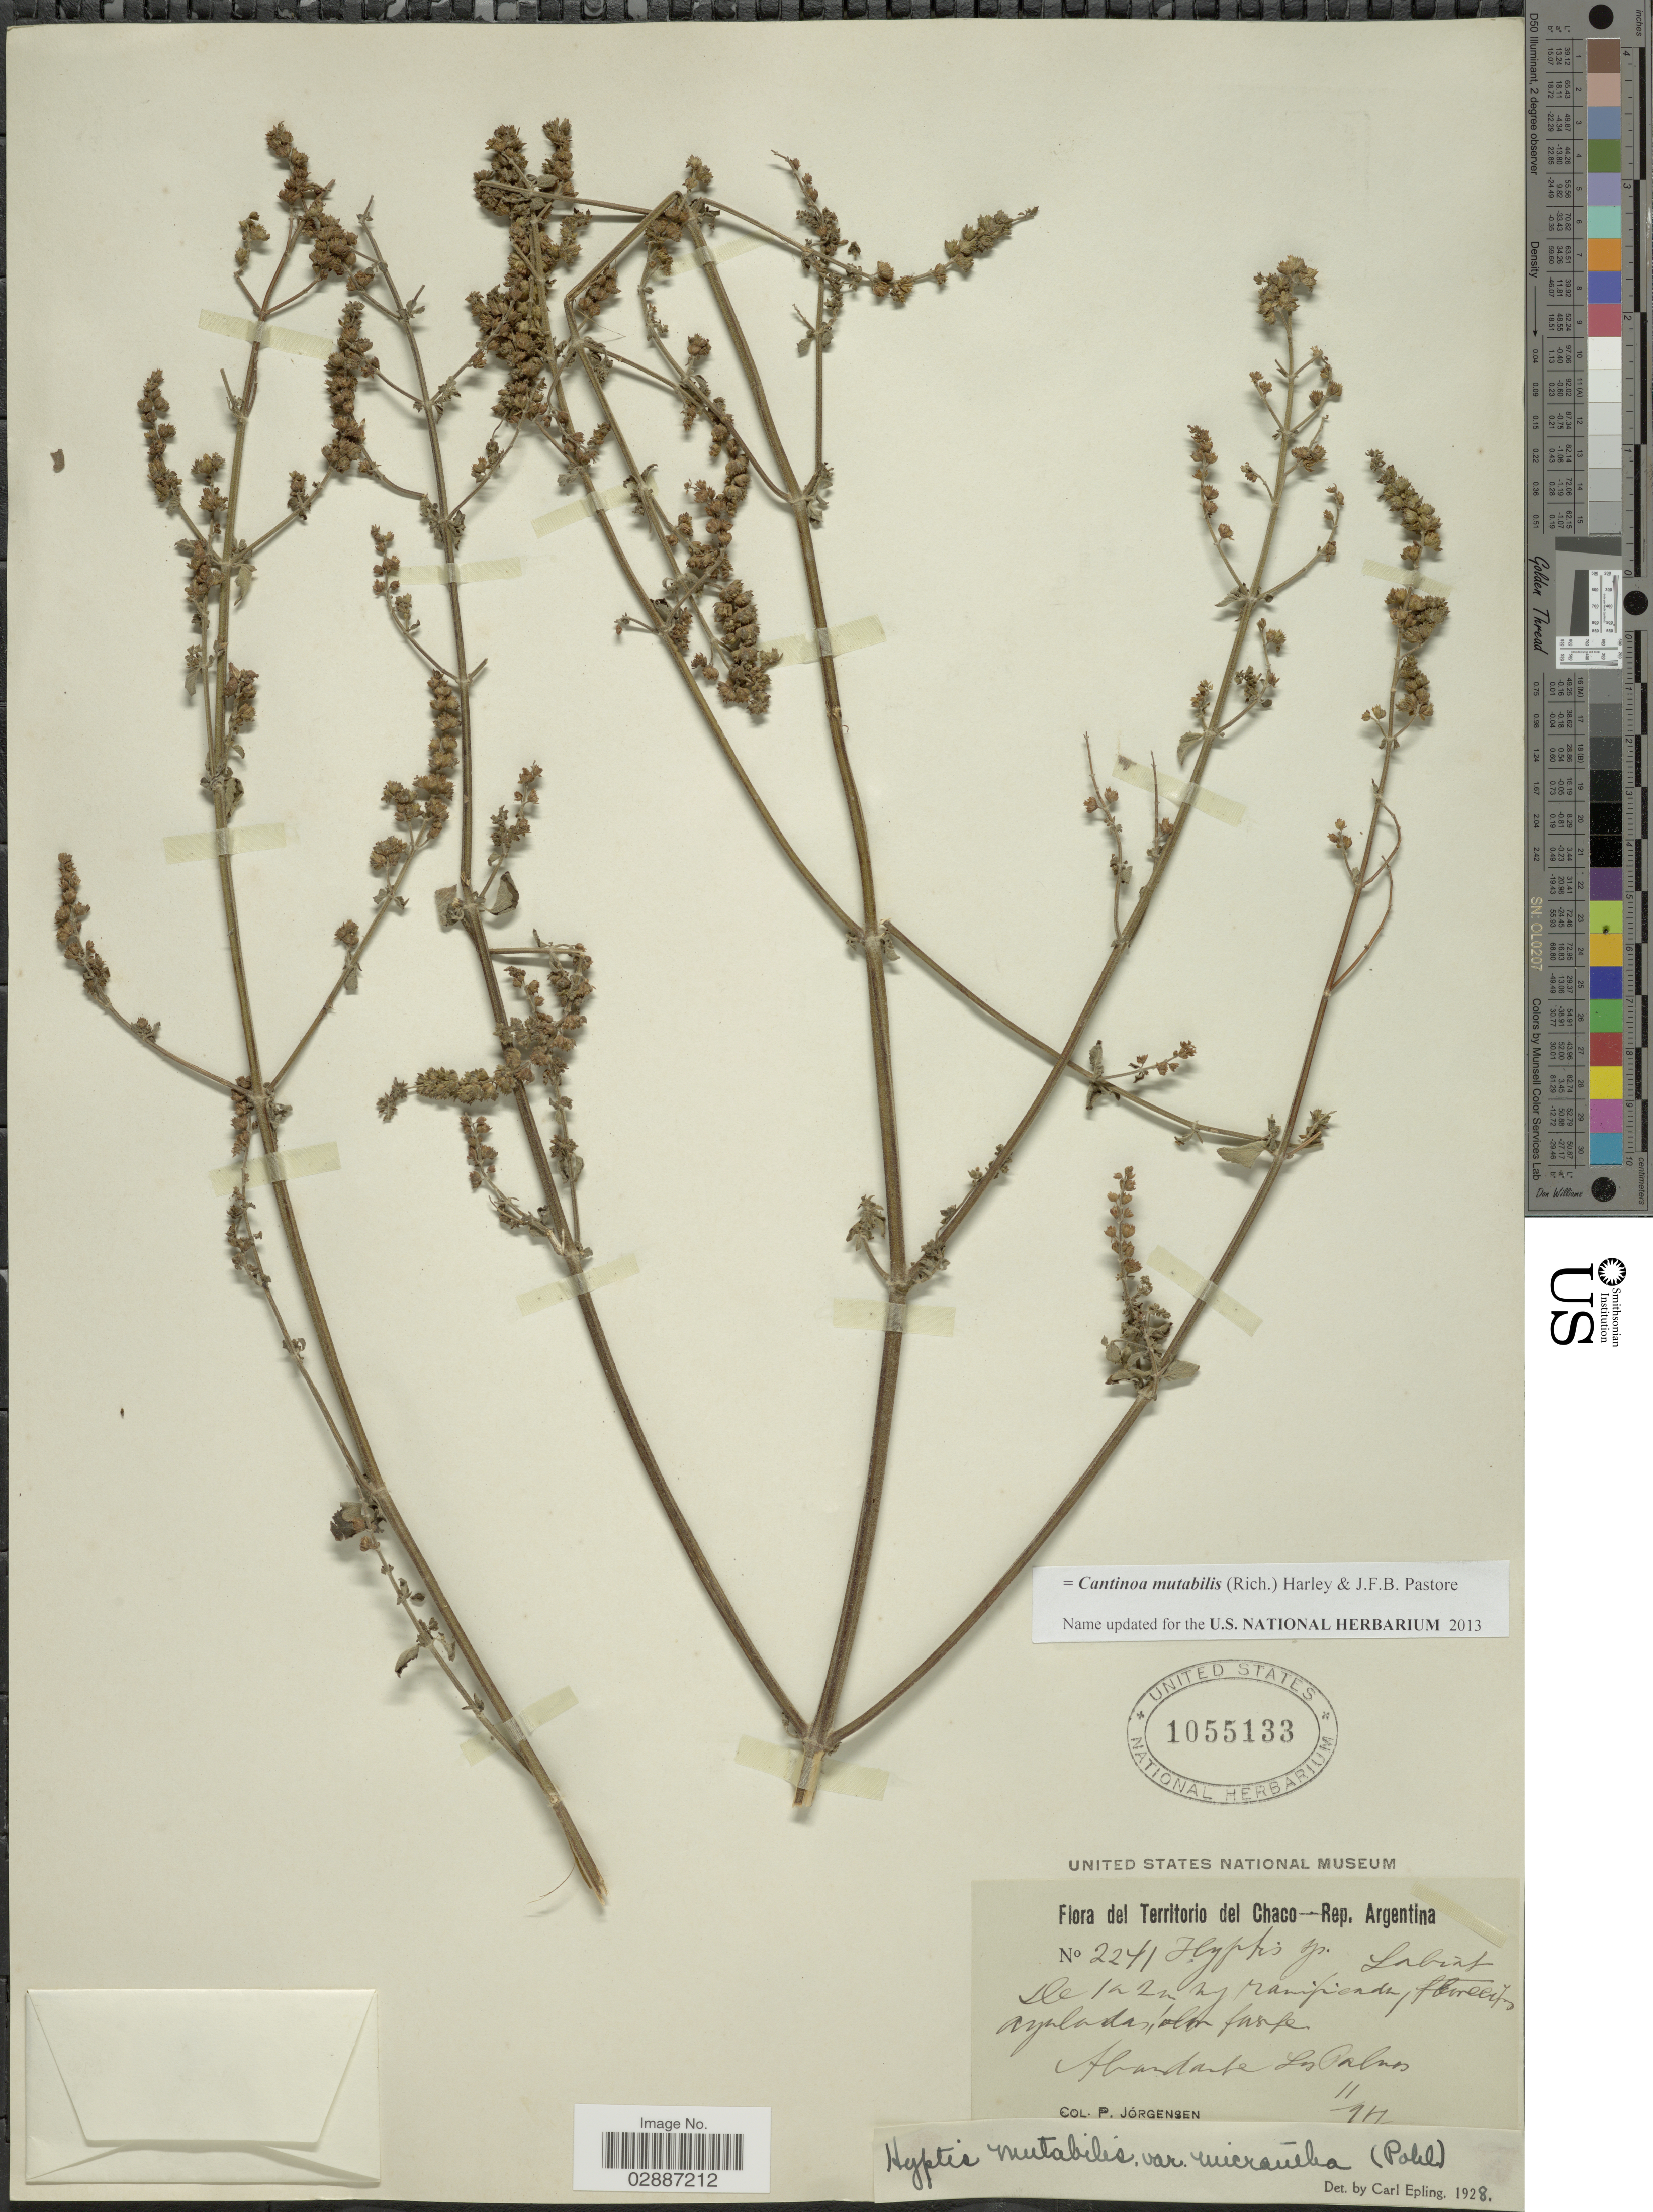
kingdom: Plantae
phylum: Tracheophyta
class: Magnoliopsida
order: Lamiales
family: Lamiaceae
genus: Cantinoa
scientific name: Cantinoa mutabilis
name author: (Epling) Harley & J.F.B. Pastore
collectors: P. Jörgensen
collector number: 2241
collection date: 1917-11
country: Argentina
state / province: Chaco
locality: Territorio del Chaco. Abundante Las Palmas.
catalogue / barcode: US 1055133